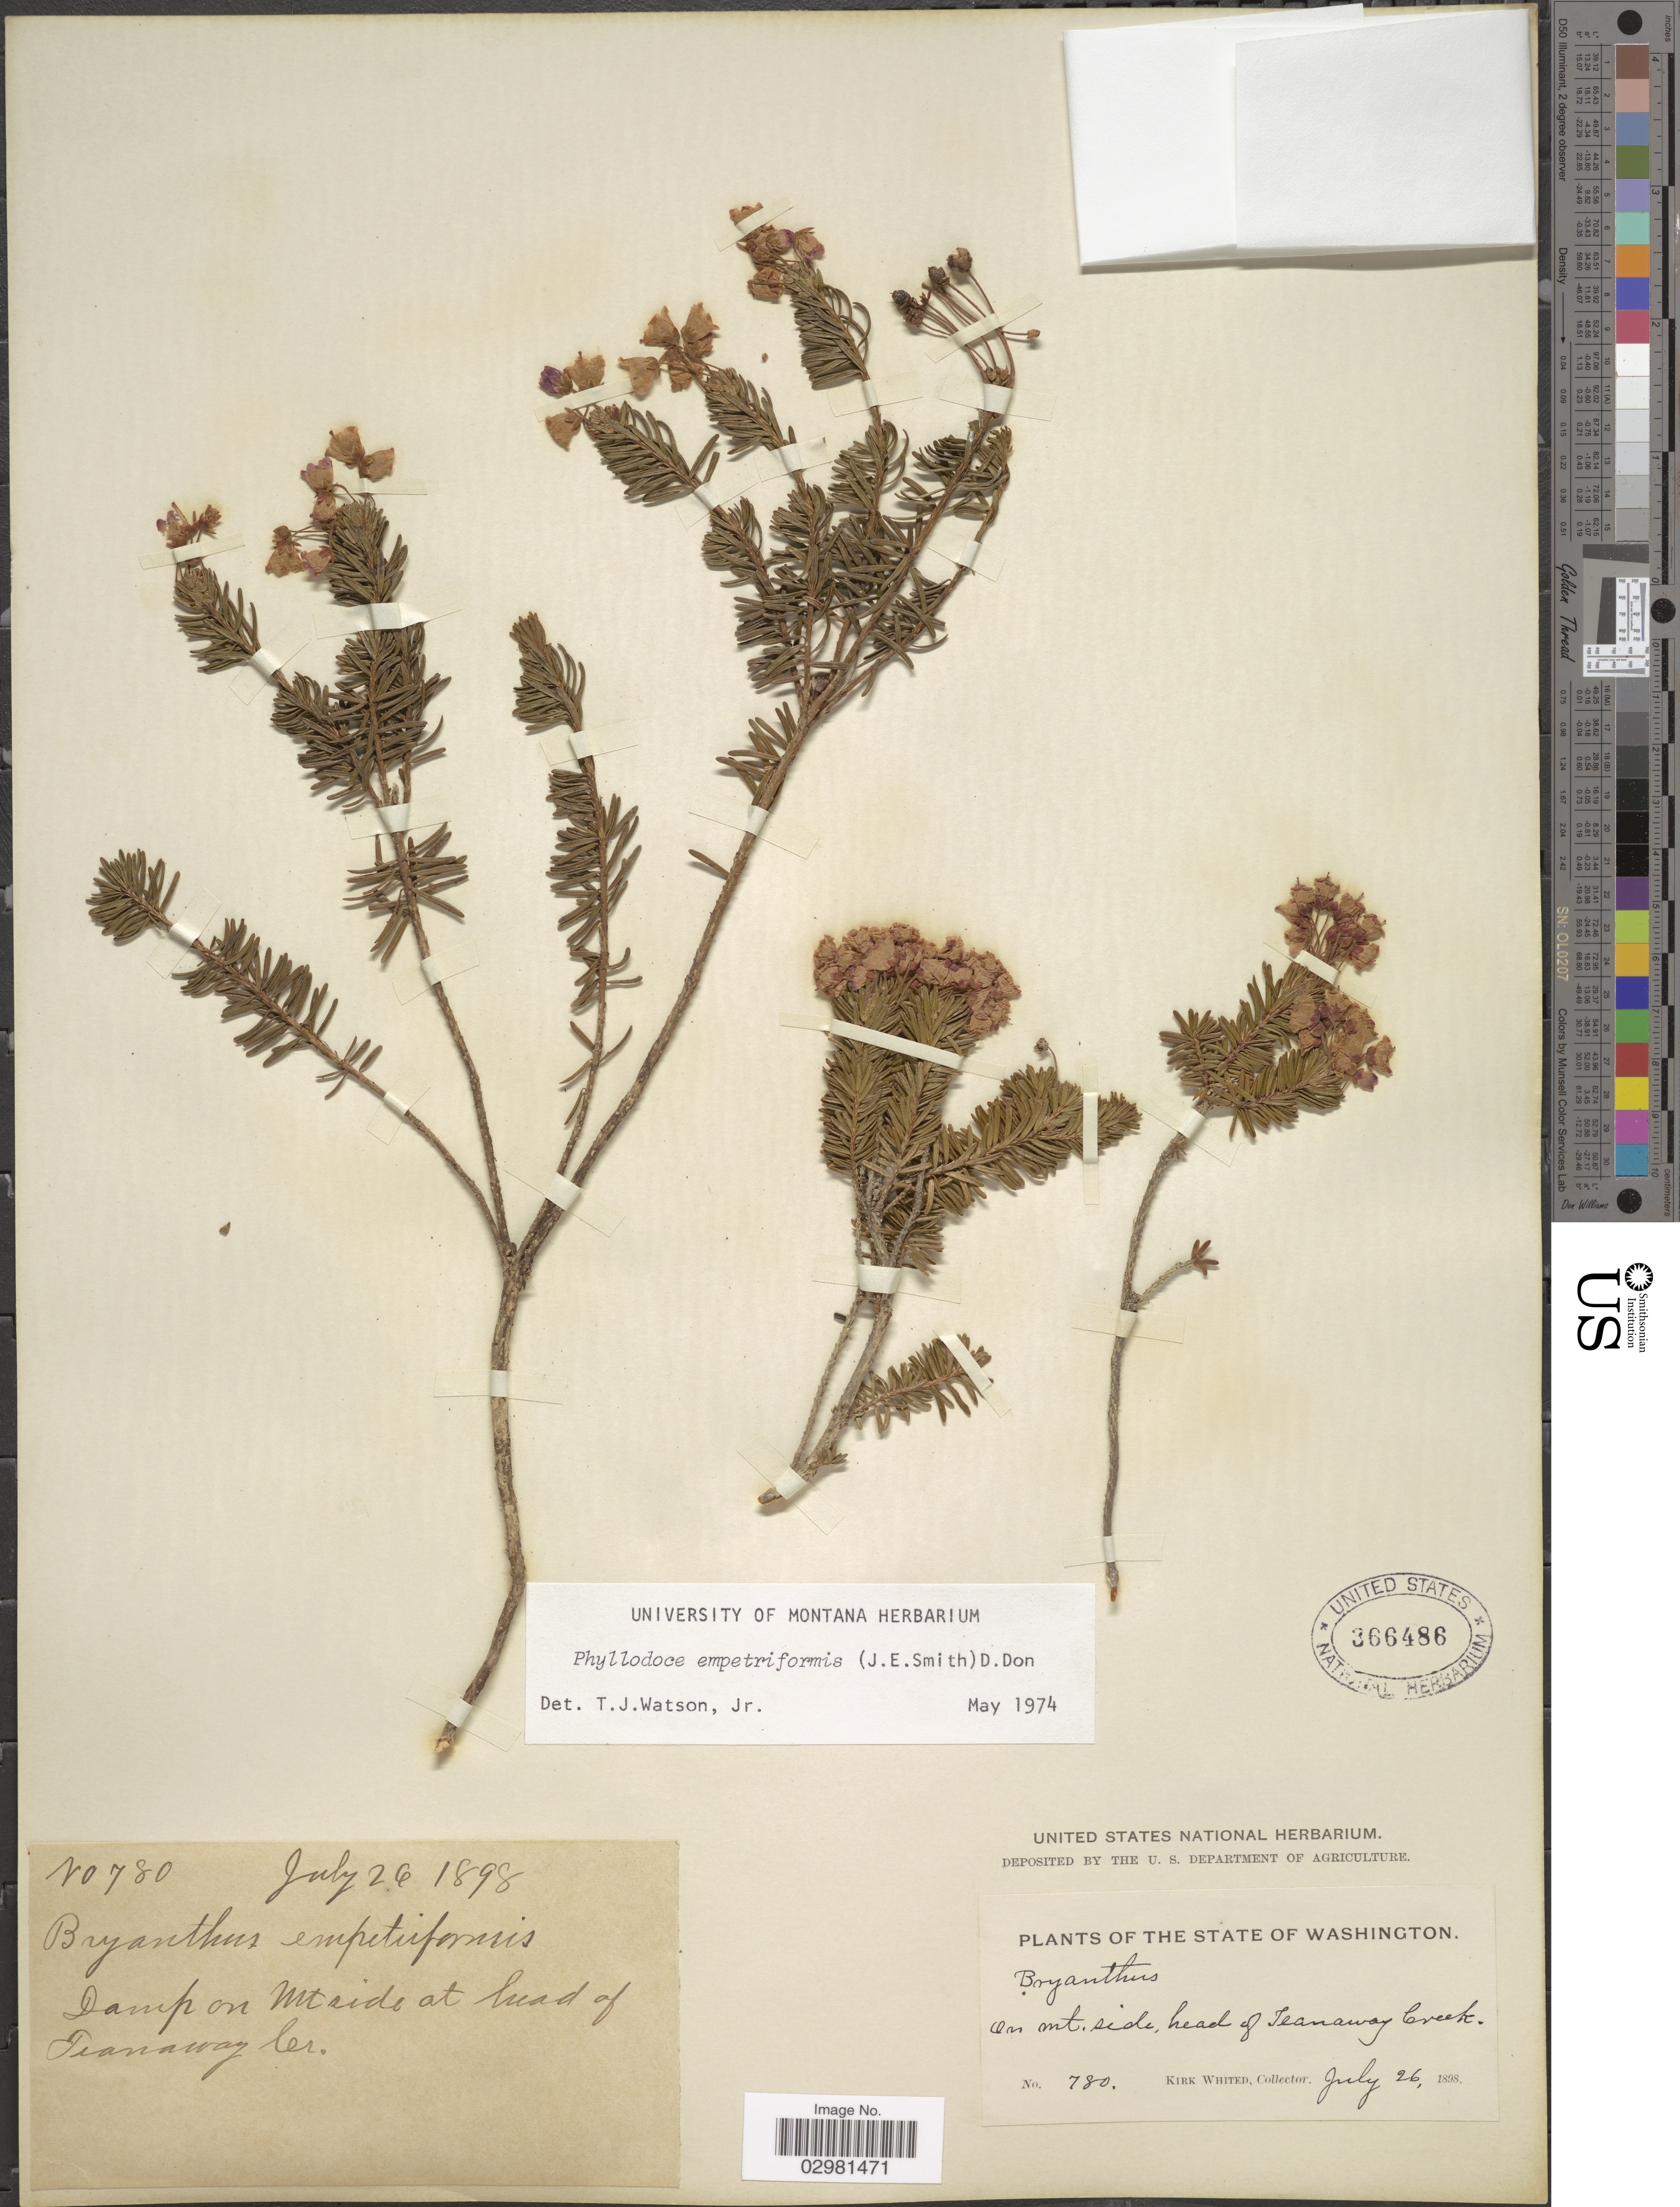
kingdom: Plantae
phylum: Tracheophyta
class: Magnoliopsida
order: Ericales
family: Ericaceae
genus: Phyllodoce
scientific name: Phyllodoce empetiformis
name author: (Small) D. Don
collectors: K. Whited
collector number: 780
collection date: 1898-07-26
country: United States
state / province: Washington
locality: The State of Washington, On Mt. side, head of Teanaway Creek.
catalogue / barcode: US 366486